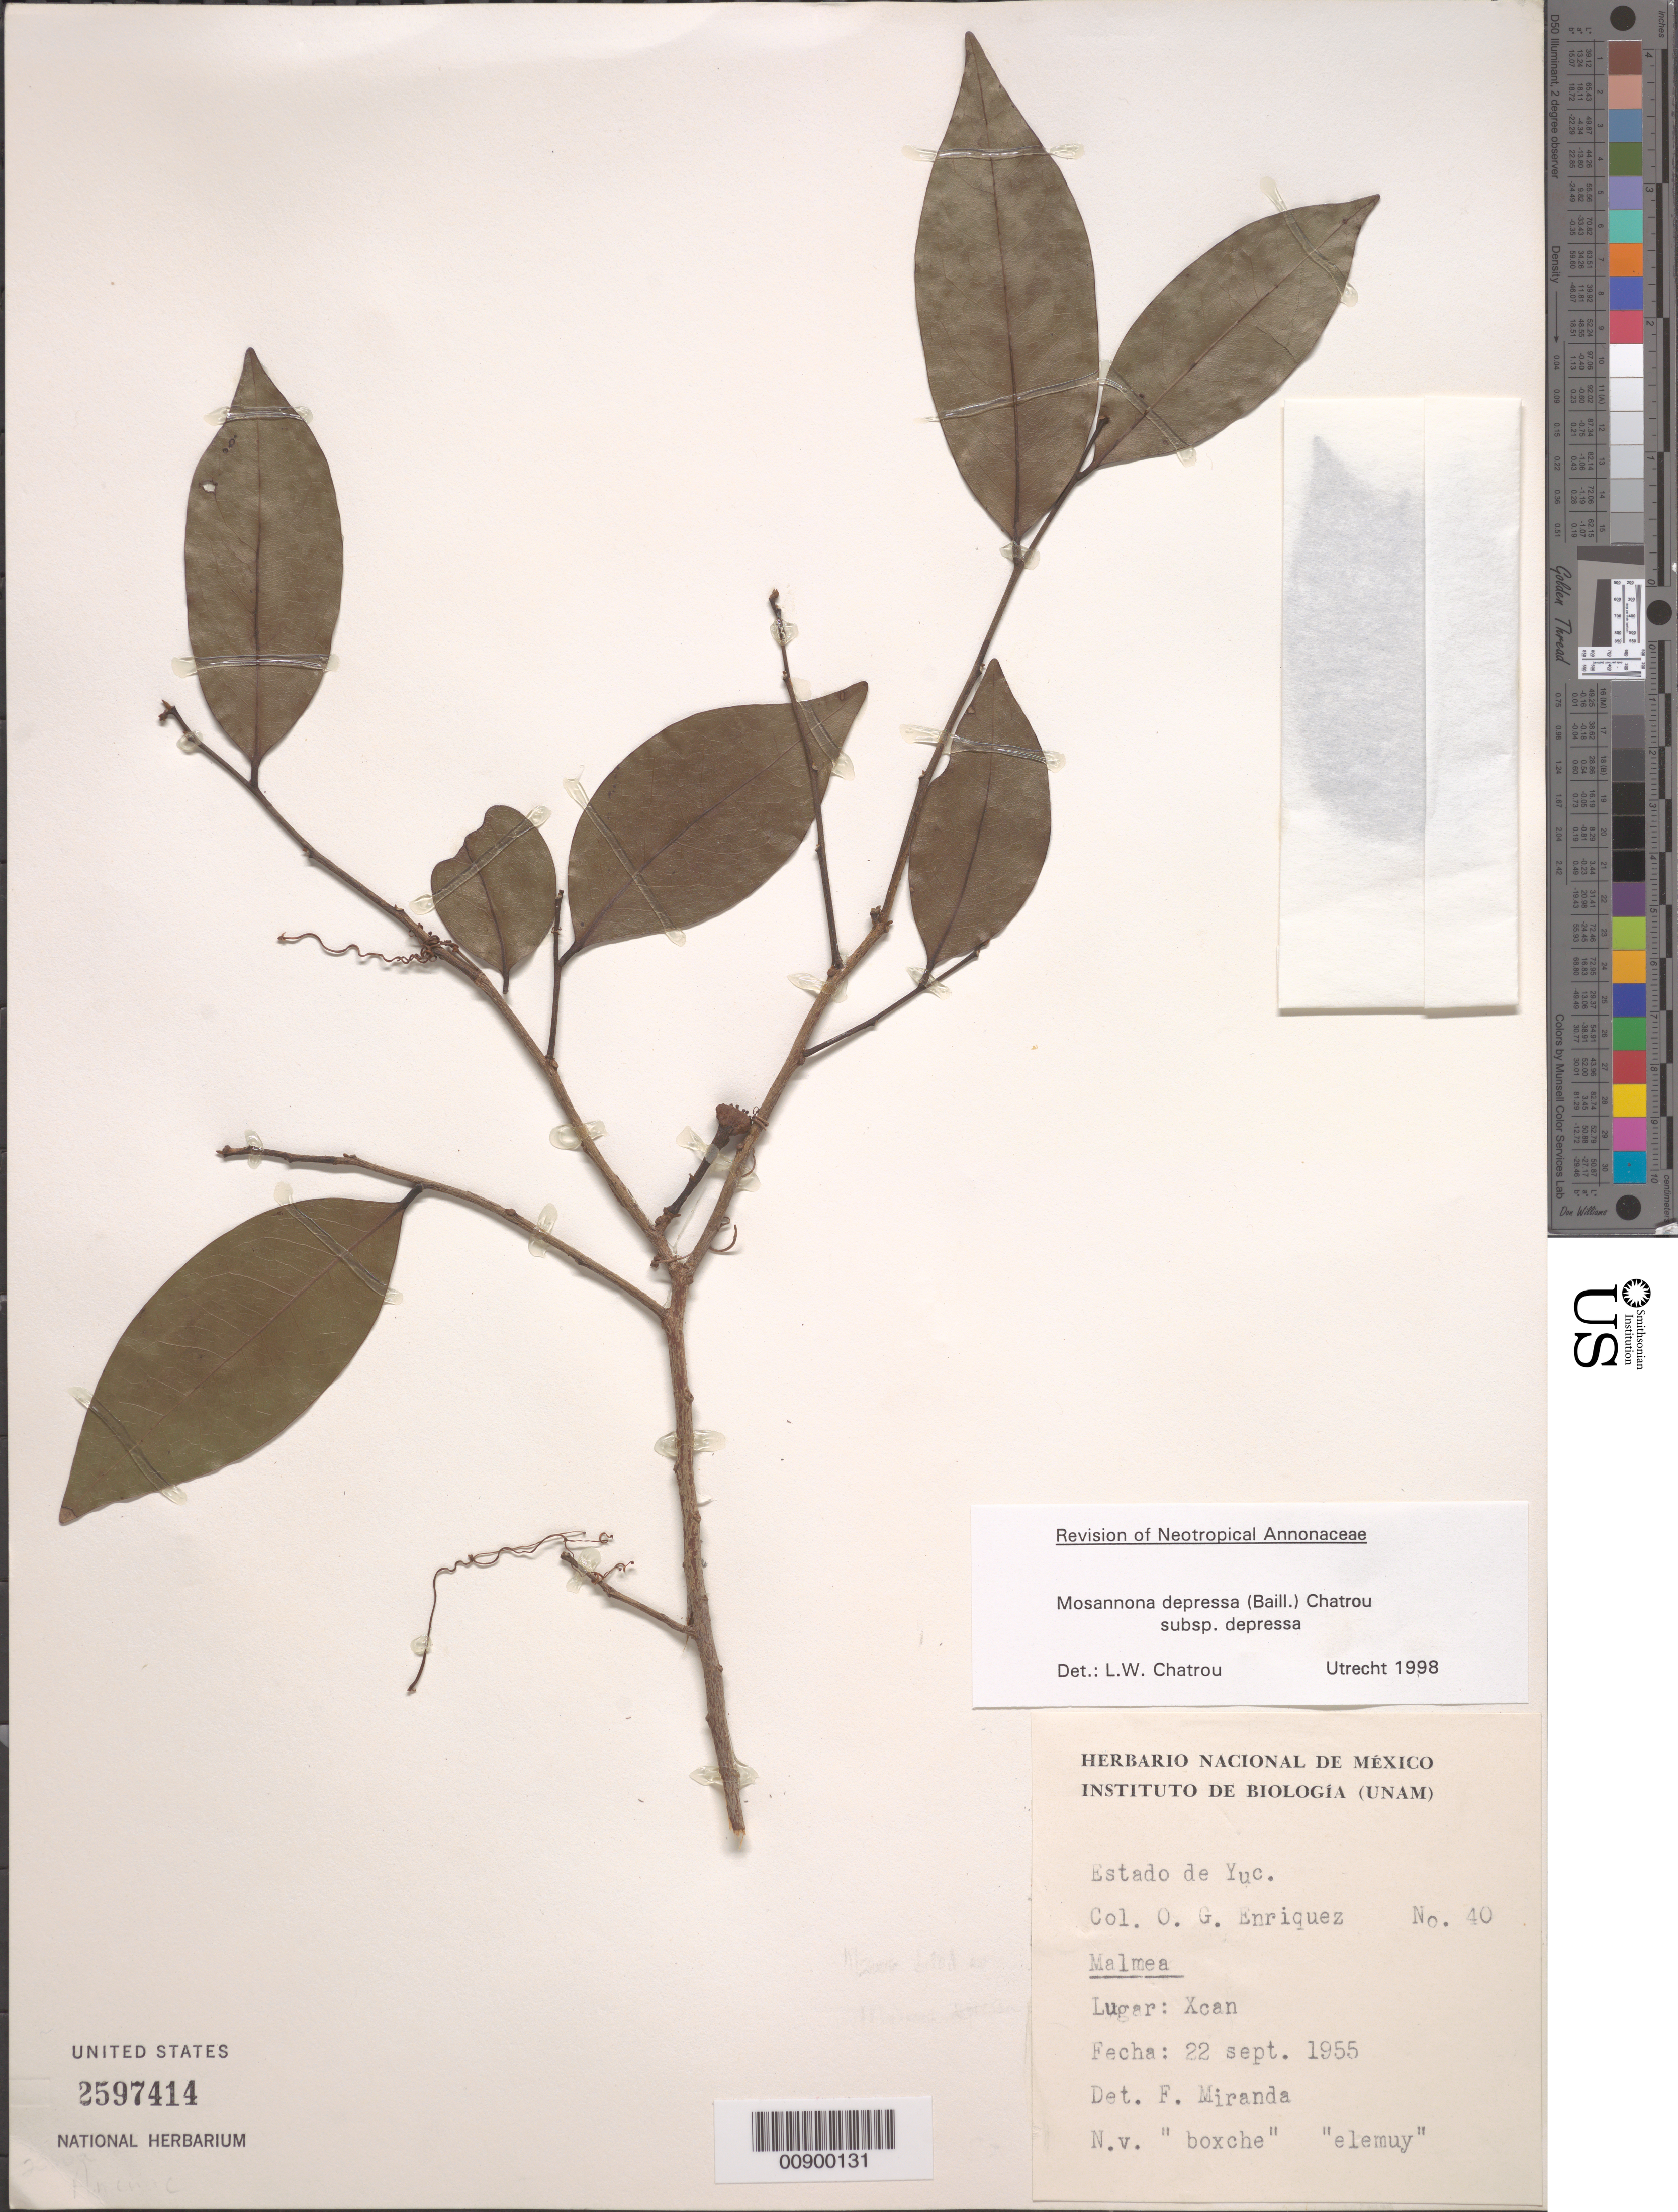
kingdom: Plantae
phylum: Tracheophyta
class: Magnoliopsida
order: Magnoliales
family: Annonaceae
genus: Malmea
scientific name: Malmea depressa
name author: (Baill.) R.E. Fr.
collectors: Miranda G., F.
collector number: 40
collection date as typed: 22 Sep 1955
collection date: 1955-09-22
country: Mexico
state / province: Yucatán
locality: Xcan, Yucatán.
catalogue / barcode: US 2597414